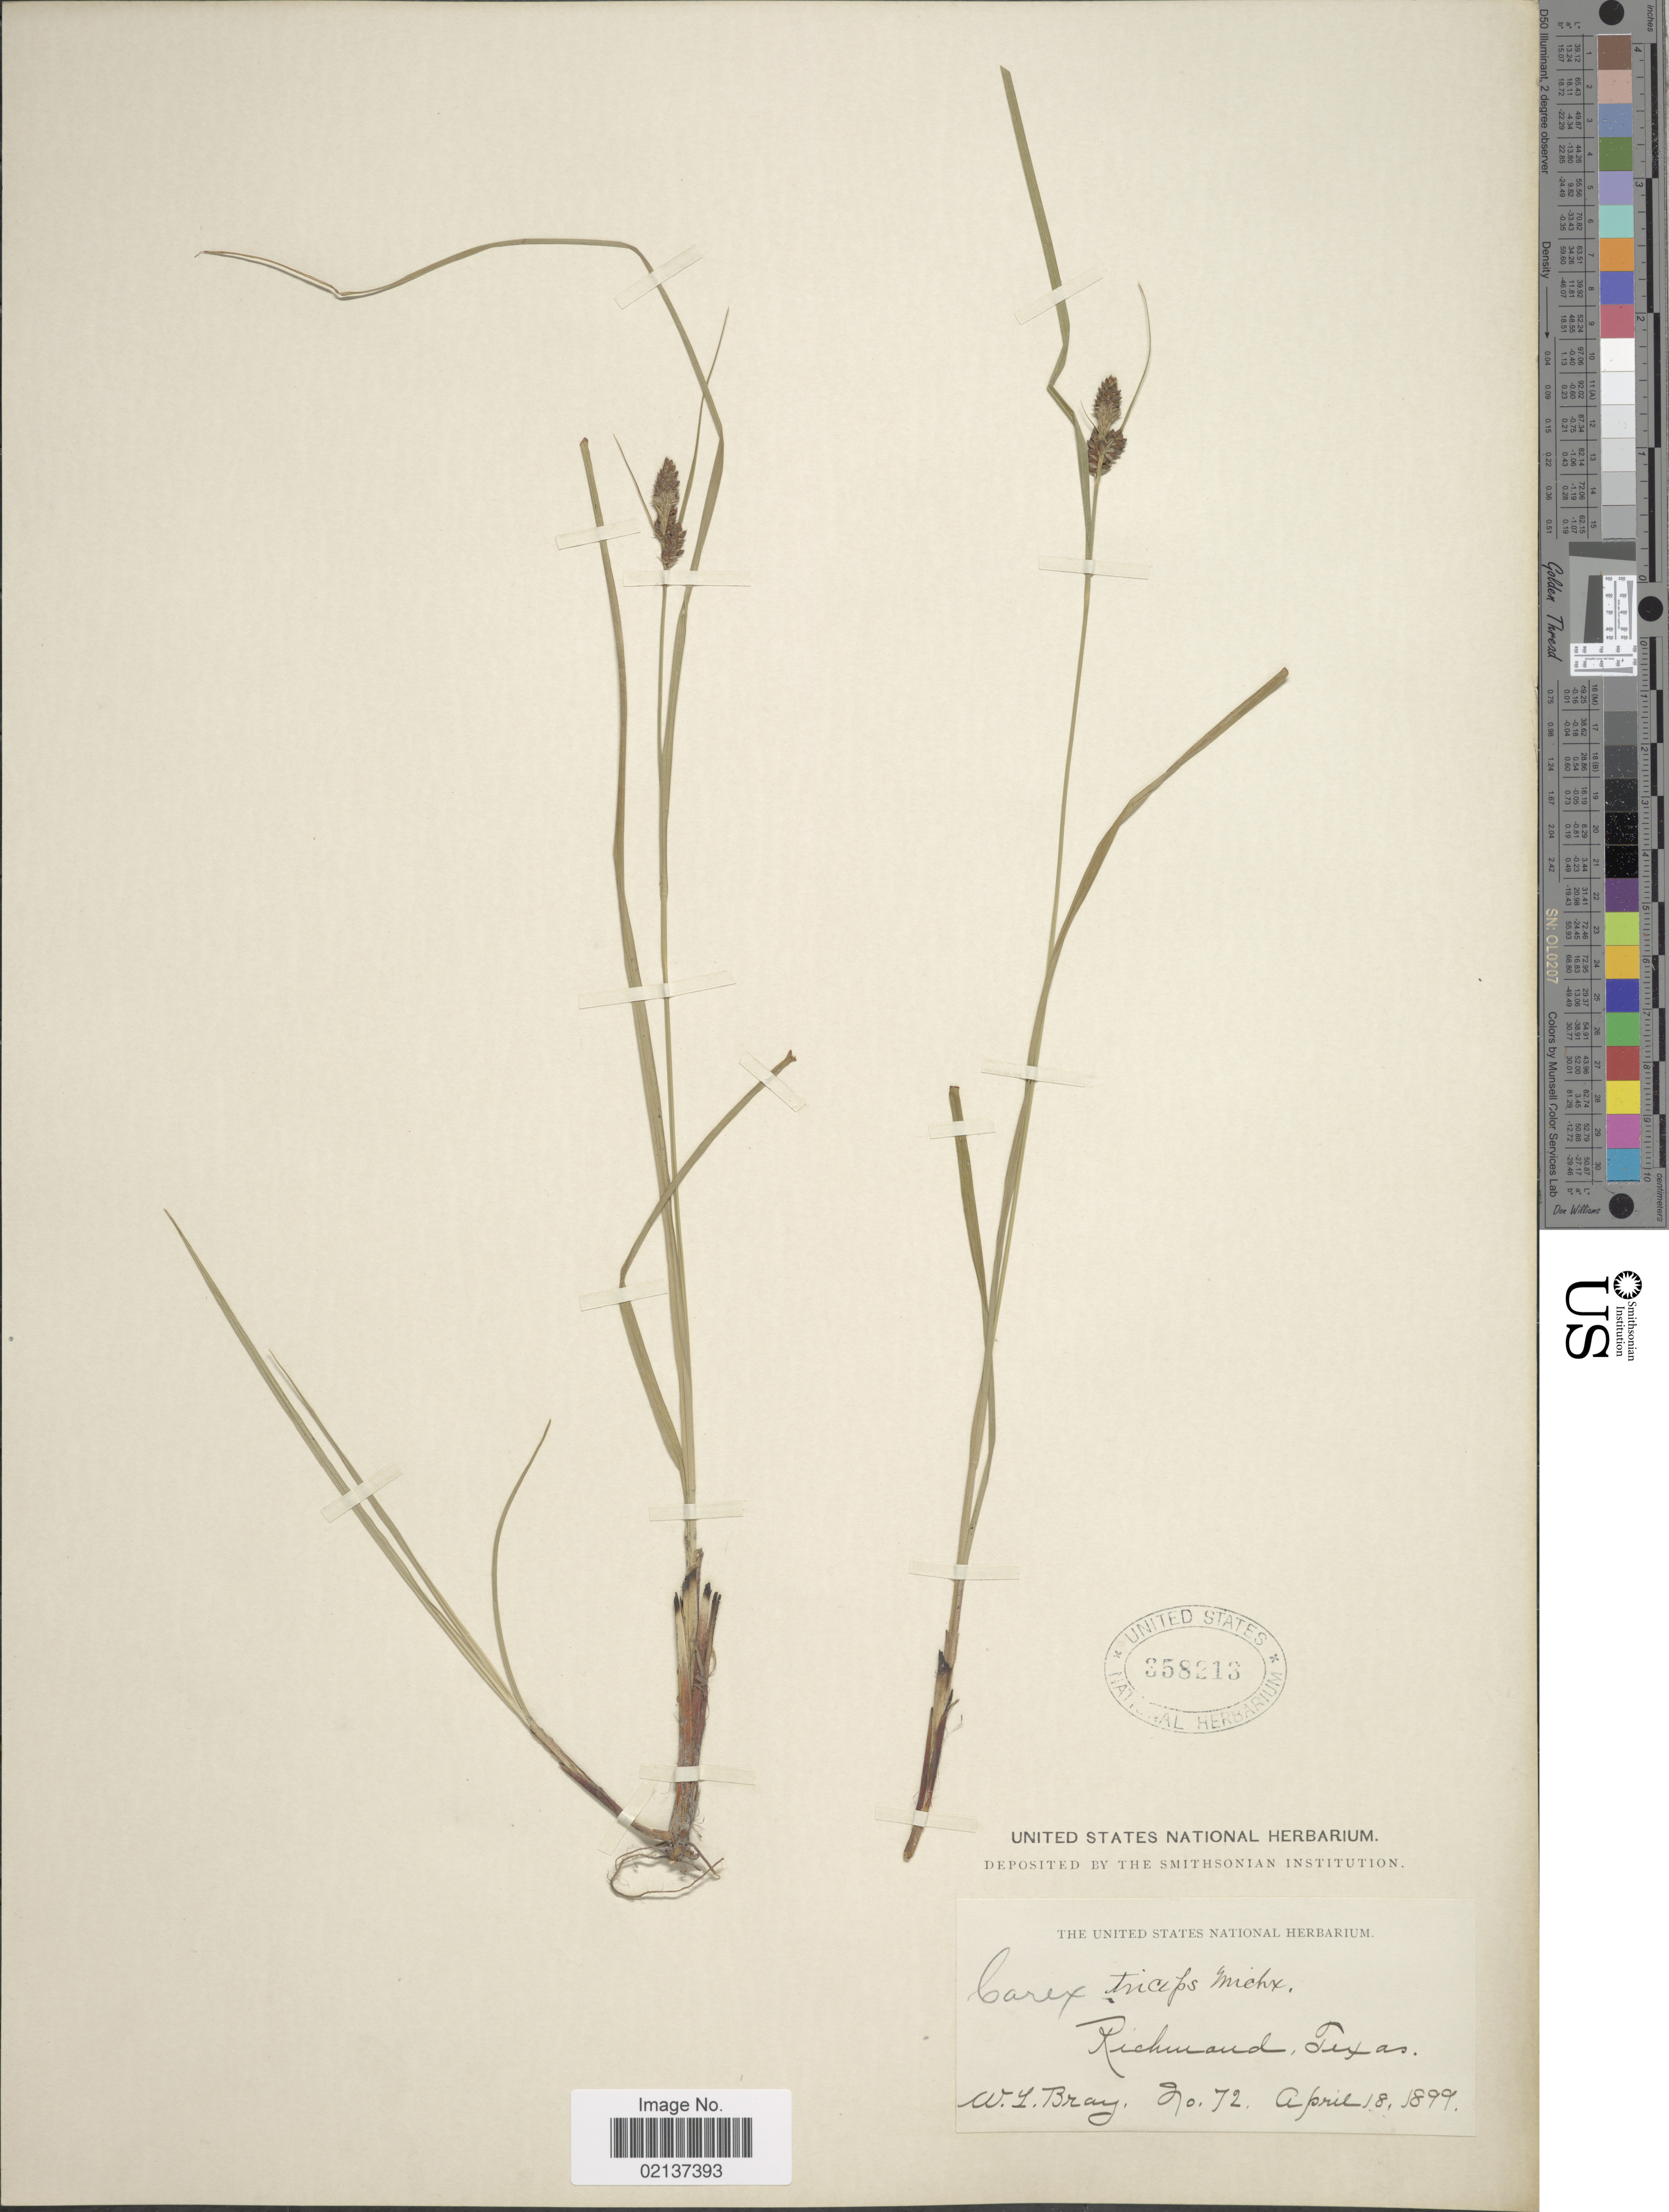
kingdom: Plantae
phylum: Tracheophyta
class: Liliopsida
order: Poales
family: Cyperaceae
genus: Carex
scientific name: Carex hirsutella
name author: Mack.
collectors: W. L. Bray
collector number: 72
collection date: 1899-04-18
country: United States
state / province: Texas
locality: Richmond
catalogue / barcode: US 358213